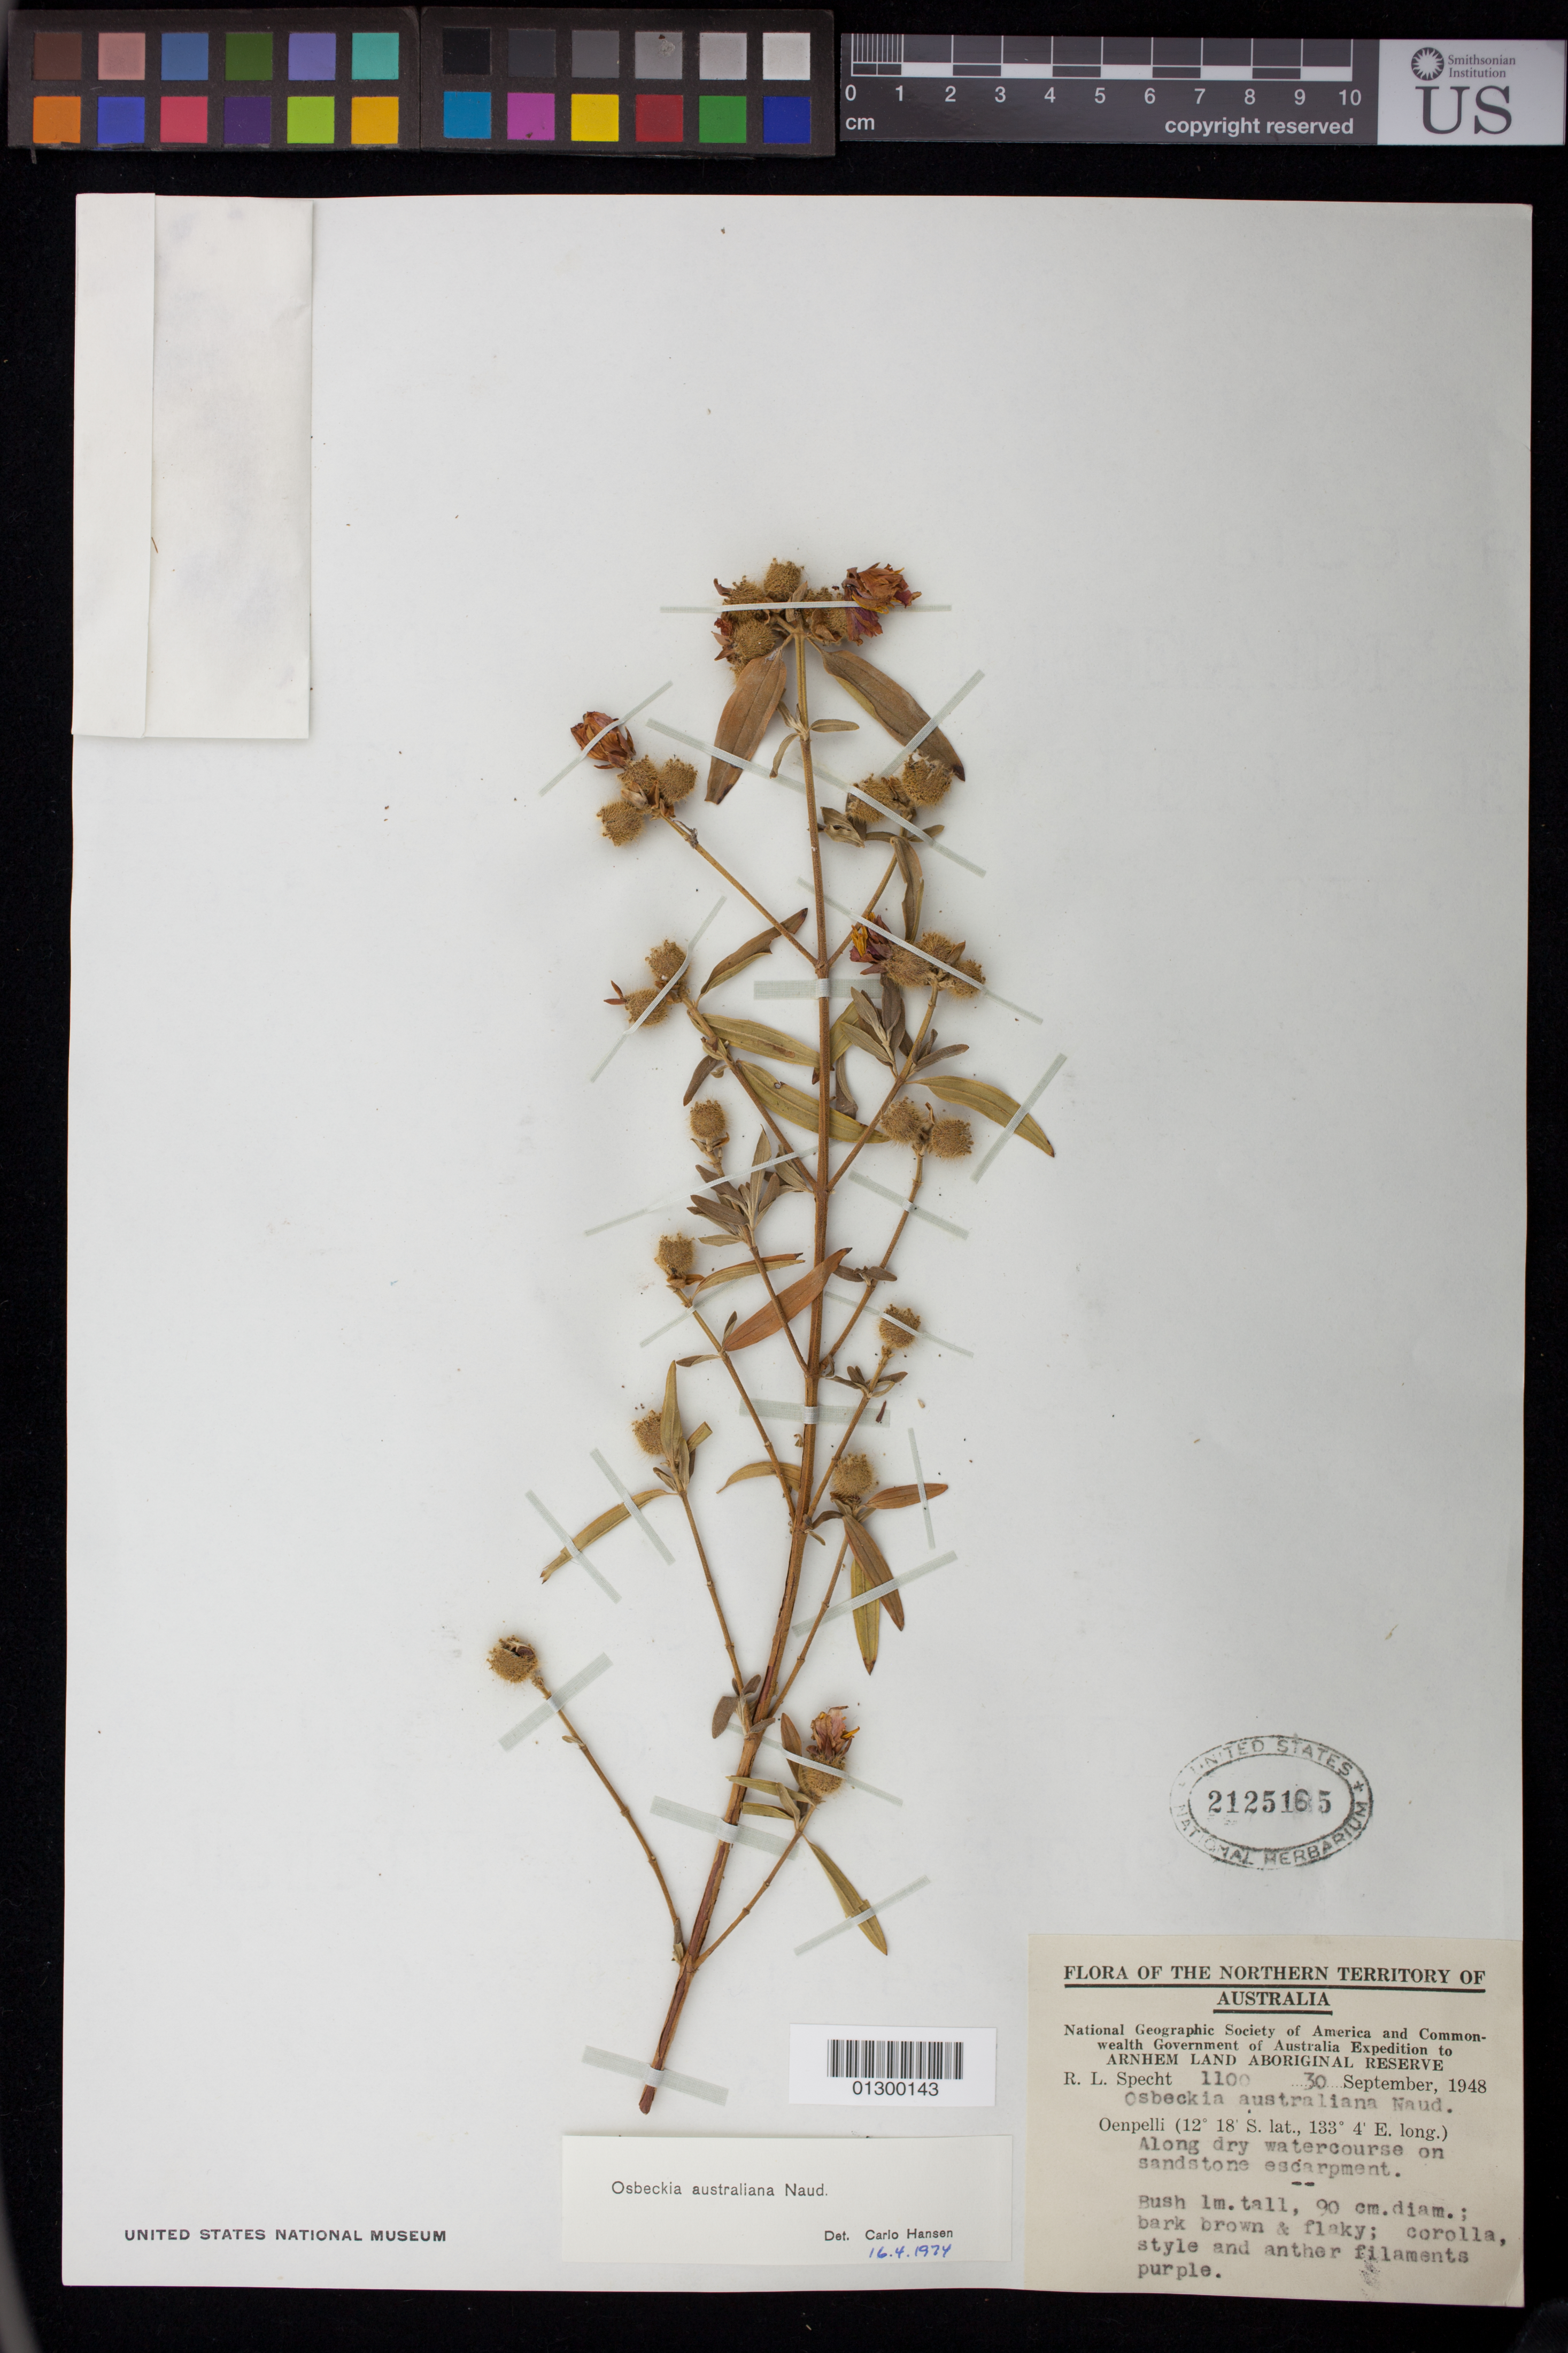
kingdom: Plantae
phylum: Tracheophyta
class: Magnoliopsida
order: Myrtales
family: Melastomataceae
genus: Osbeckia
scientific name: Osbeckia australiana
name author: Naudin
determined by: Hansen, C.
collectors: R. L. Specht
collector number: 1100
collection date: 1948-09-30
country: Australia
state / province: Northern Territory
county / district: West Arnhem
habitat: Along dry watercourse on sandstone escarpment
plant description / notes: Bush 1 m. tall, 90 cm. diam.; bark brown and flaky; corolla, style and anther filaments purple.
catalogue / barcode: US 2125165